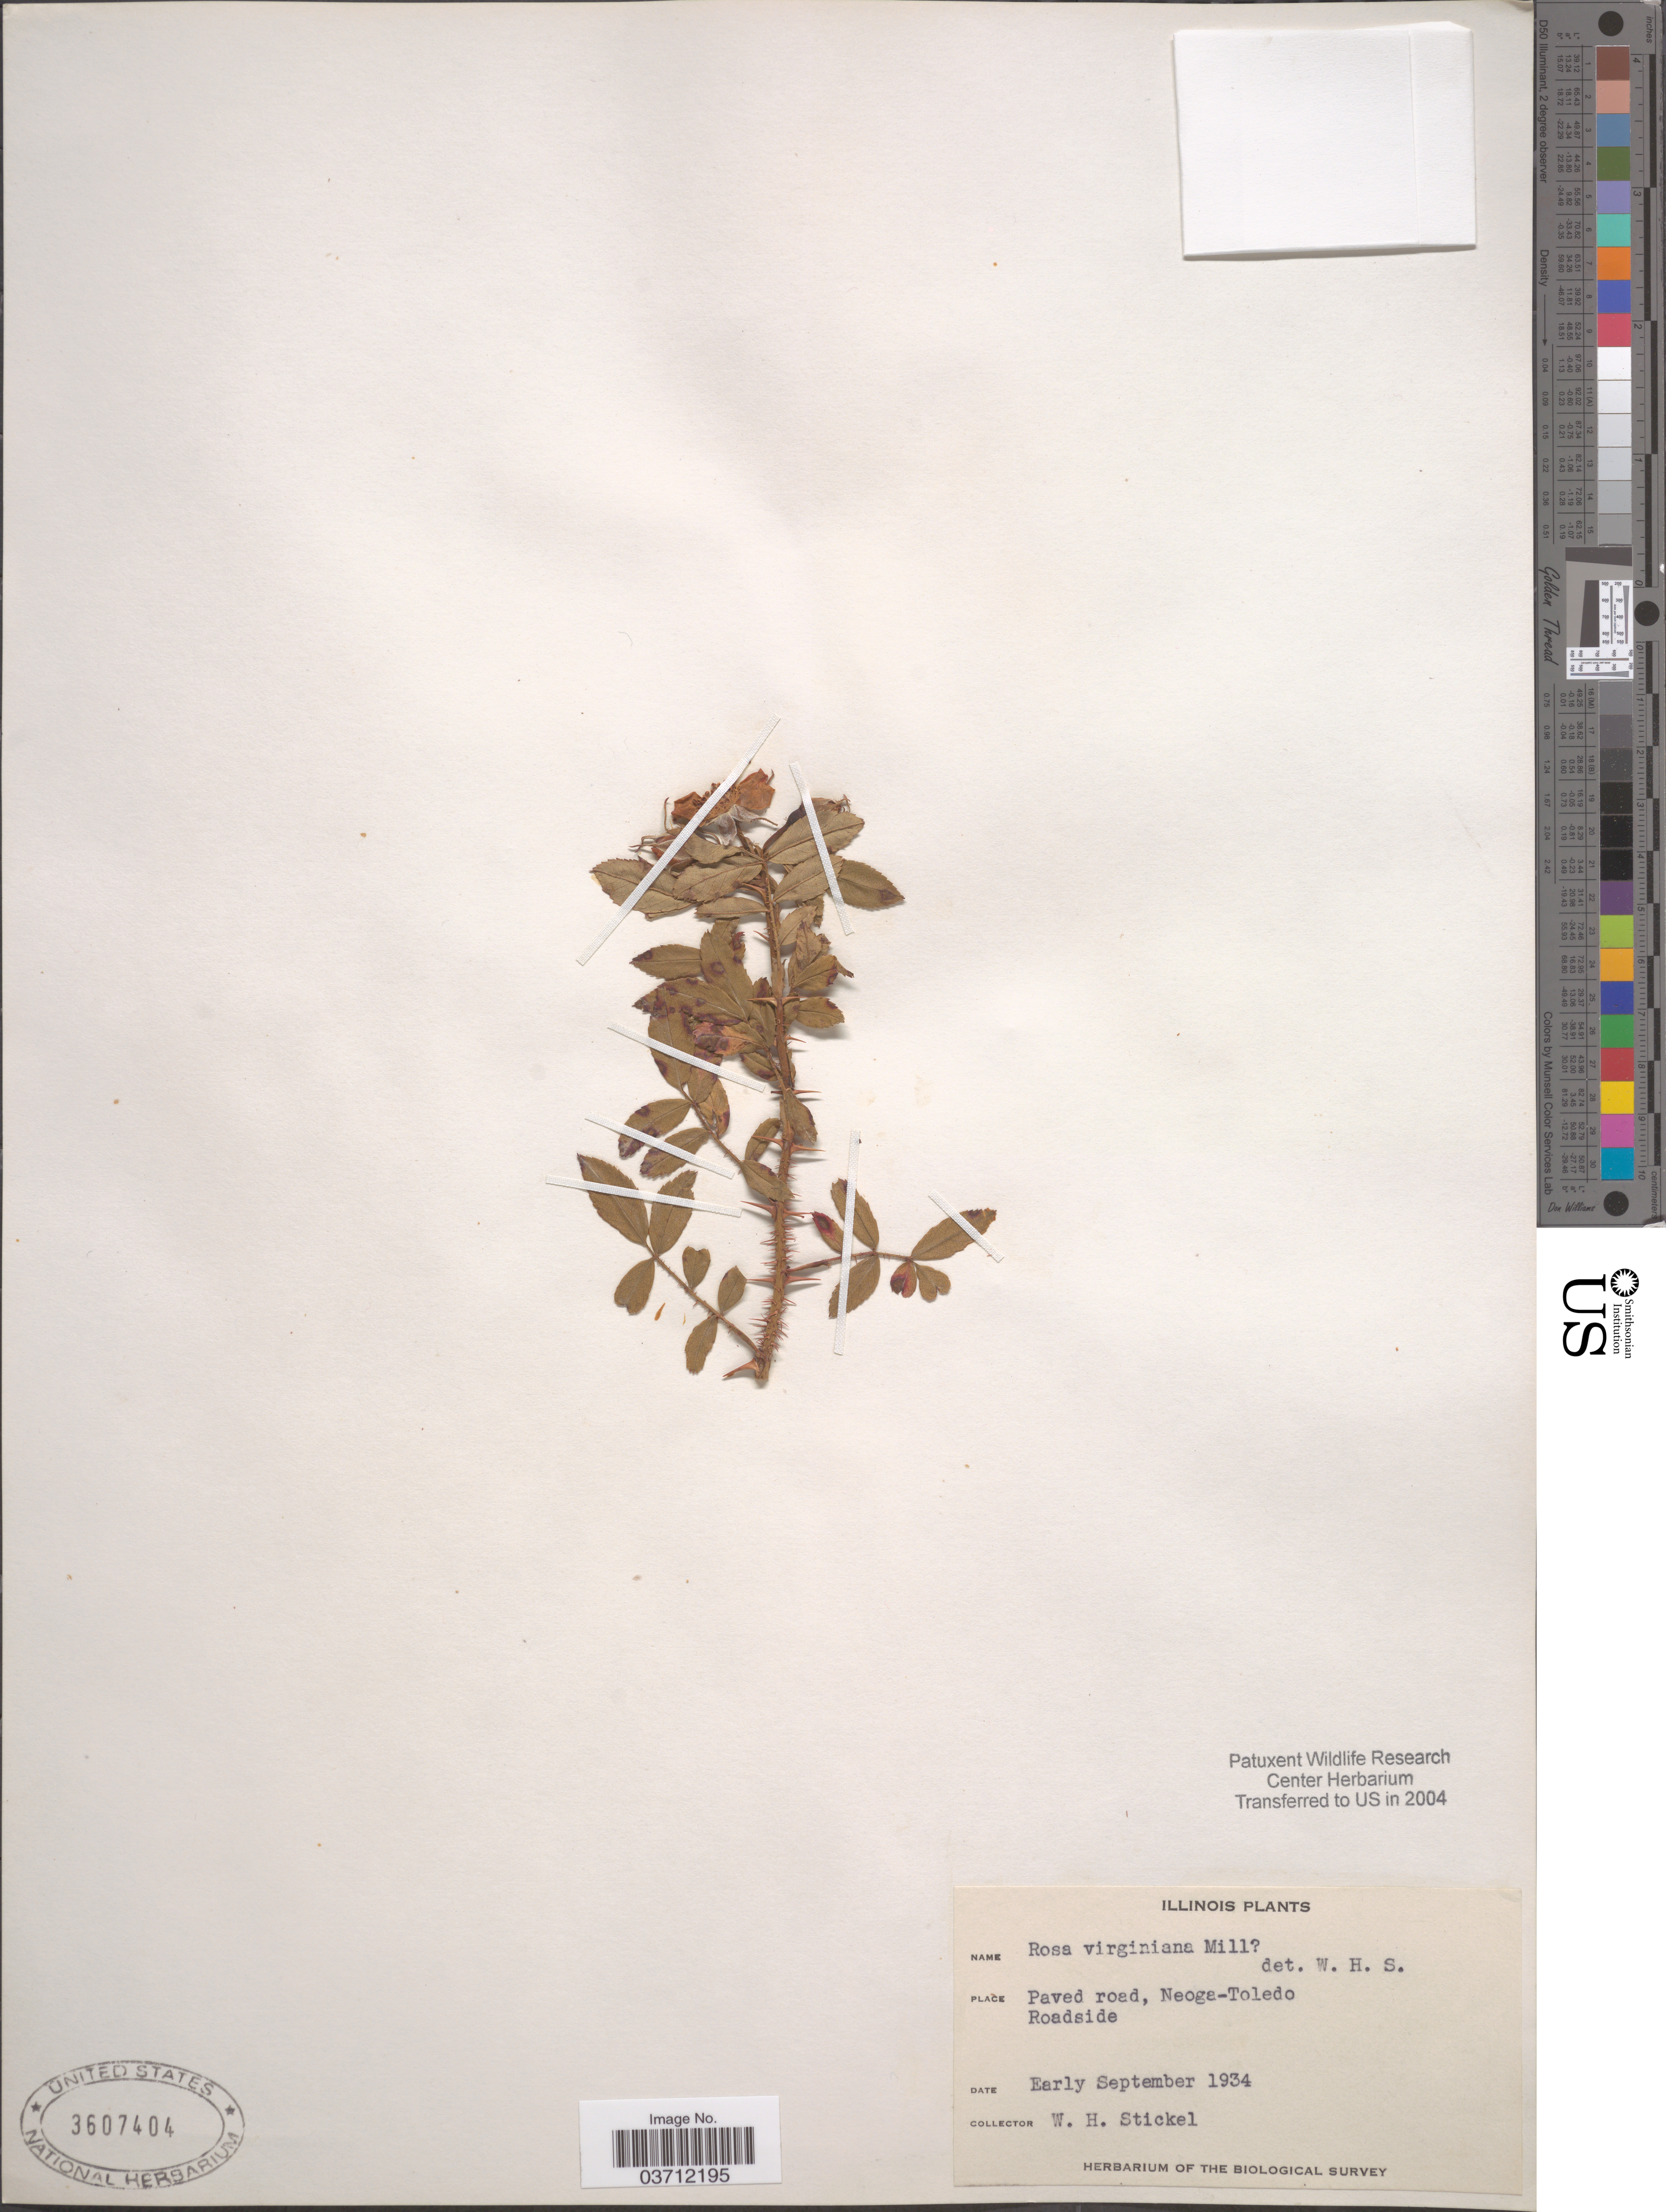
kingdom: Plantae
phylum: Tracheophyta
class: Magnoliopsida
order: Rosales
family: Rosaceae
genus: Rosa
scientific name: Rosa virginiana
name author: Mill.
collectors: W. Stickel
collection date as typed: Early September 1934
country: United States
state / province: Illinois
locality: Paved road, Neoga-Toledo Roadside.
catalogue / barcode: US 3607404